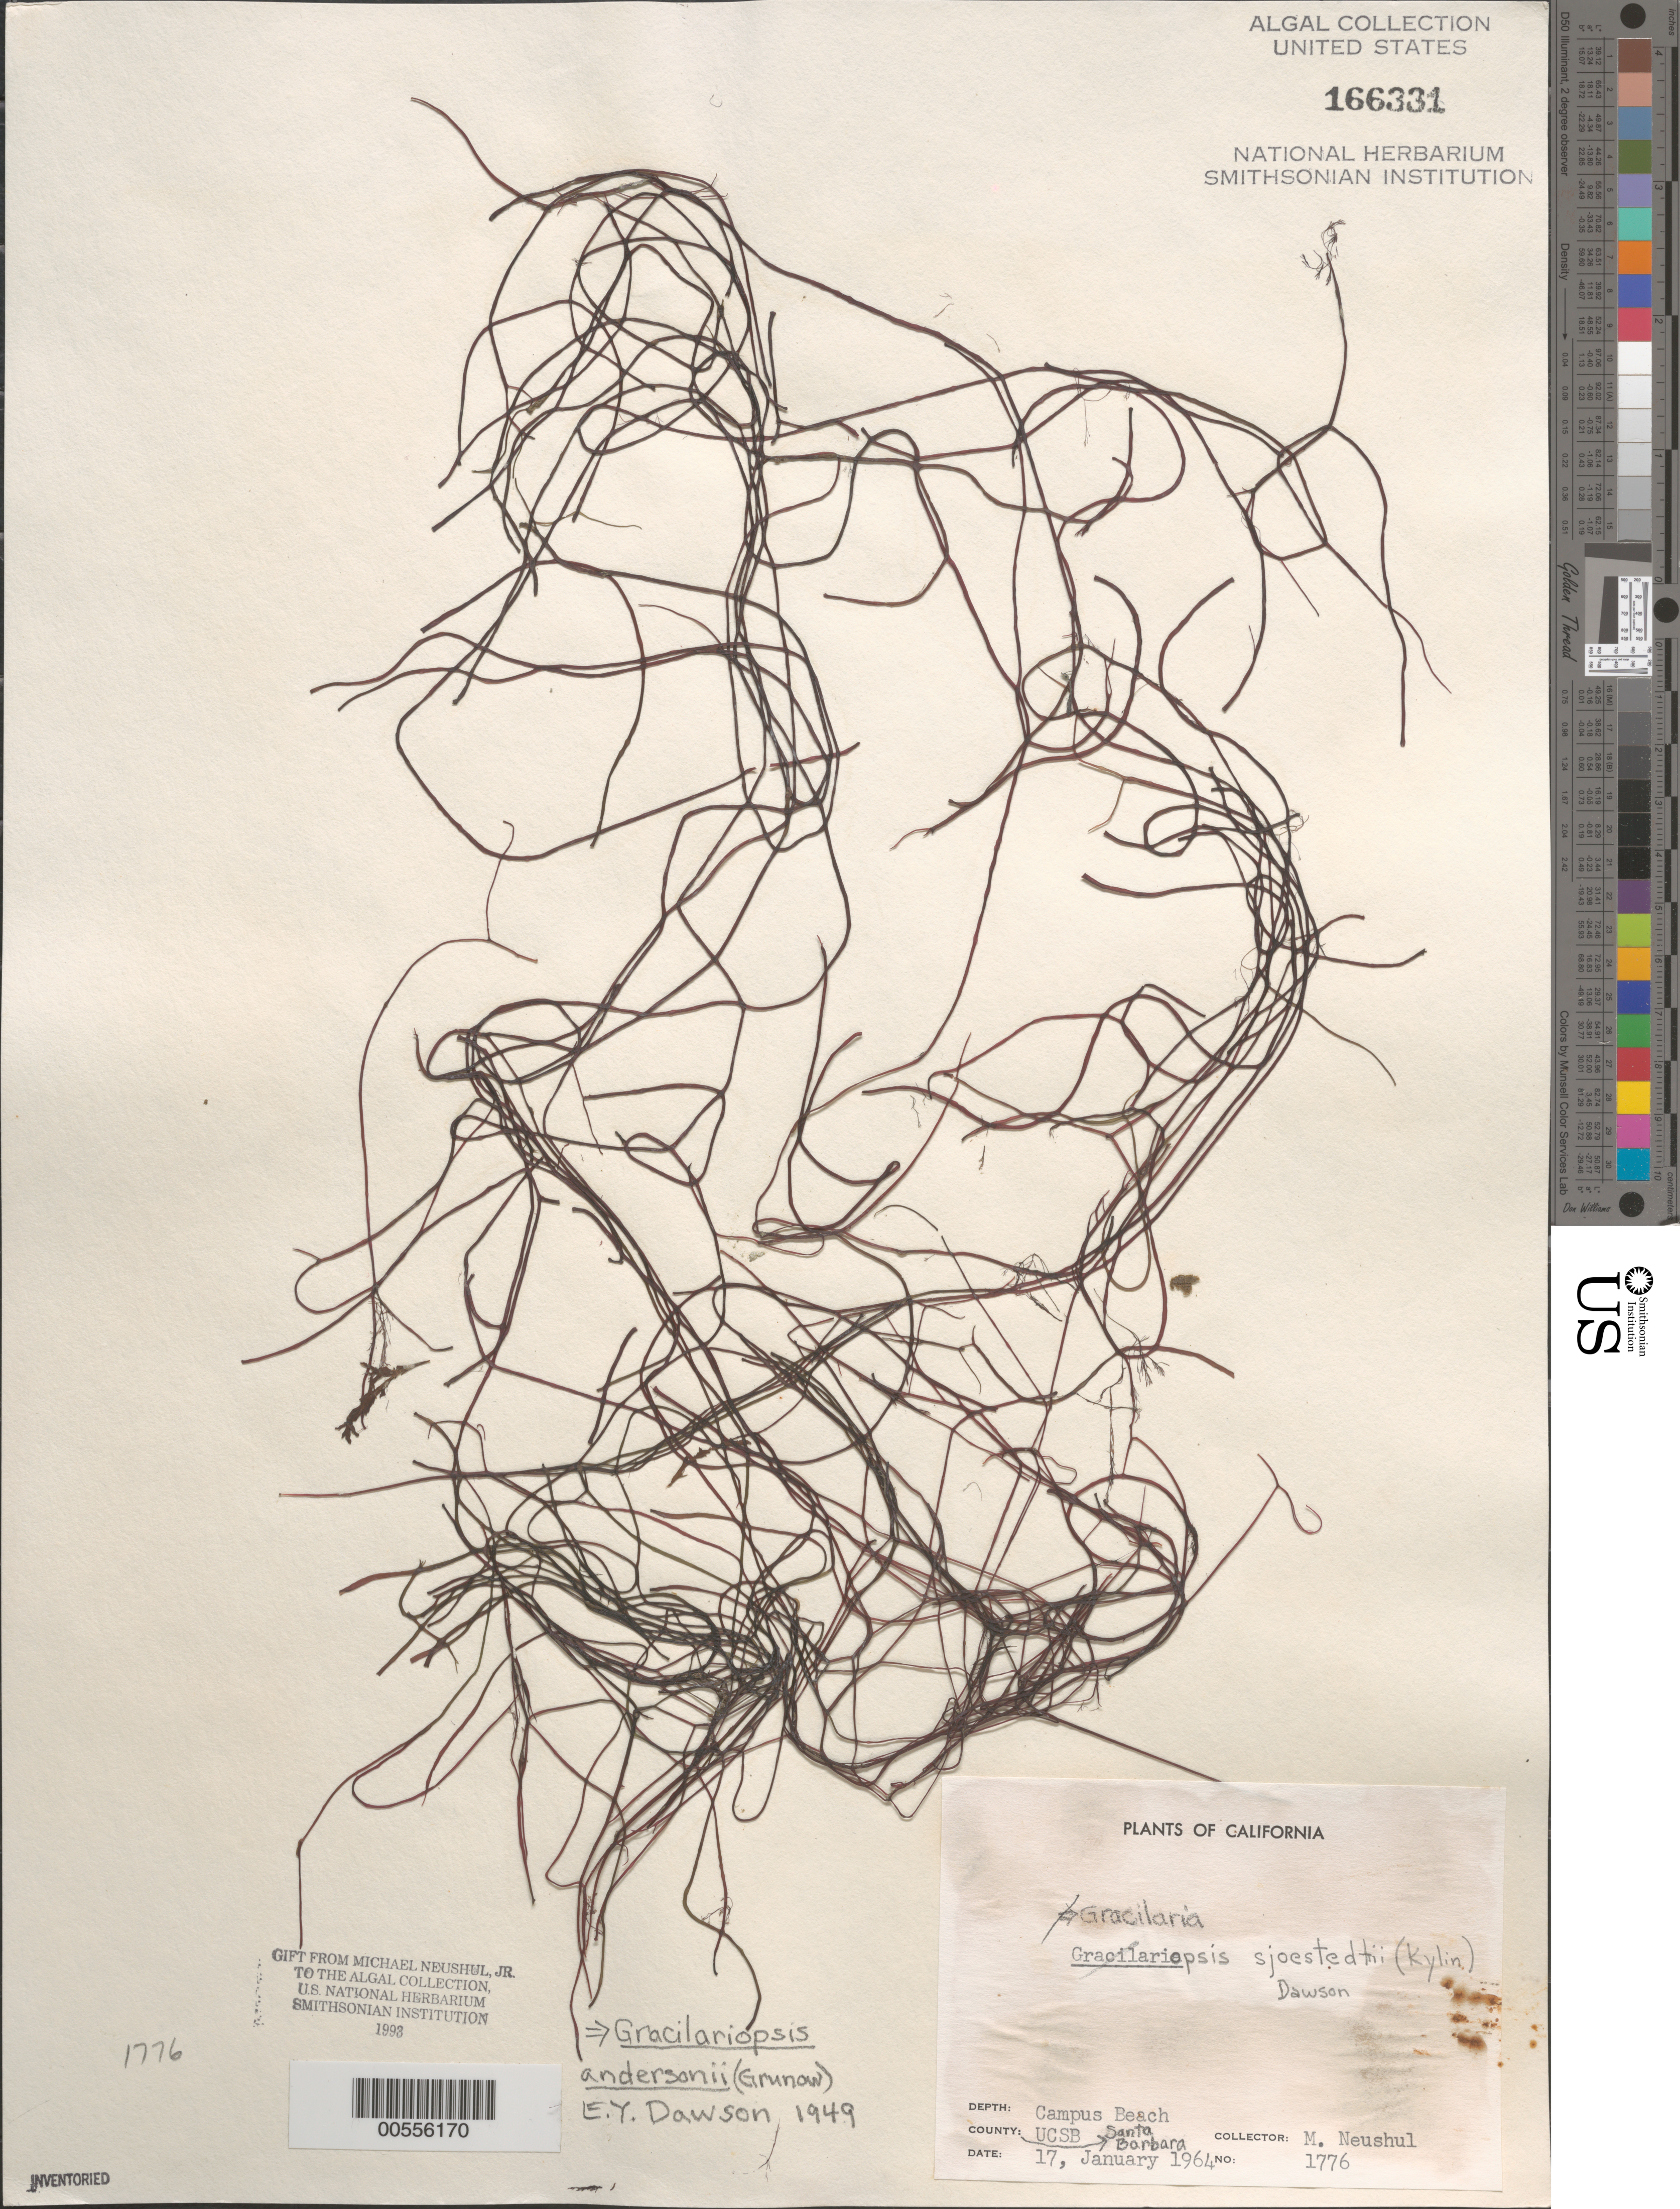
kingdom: Plantae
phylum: Rhodophyta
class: Florideophyceae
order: Gracilariales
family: Gracilariaceae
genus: Gracilariopsis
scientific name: Gracilariopsis andersonii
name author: (Grunow) E.Y. Dawson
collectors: M. Neushul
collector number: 1776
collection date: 1964-01-17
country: United States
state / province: California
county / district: Santa Barbara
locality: County: Santa Barbara. Campus Beach UCSB.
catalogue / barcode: US 166331